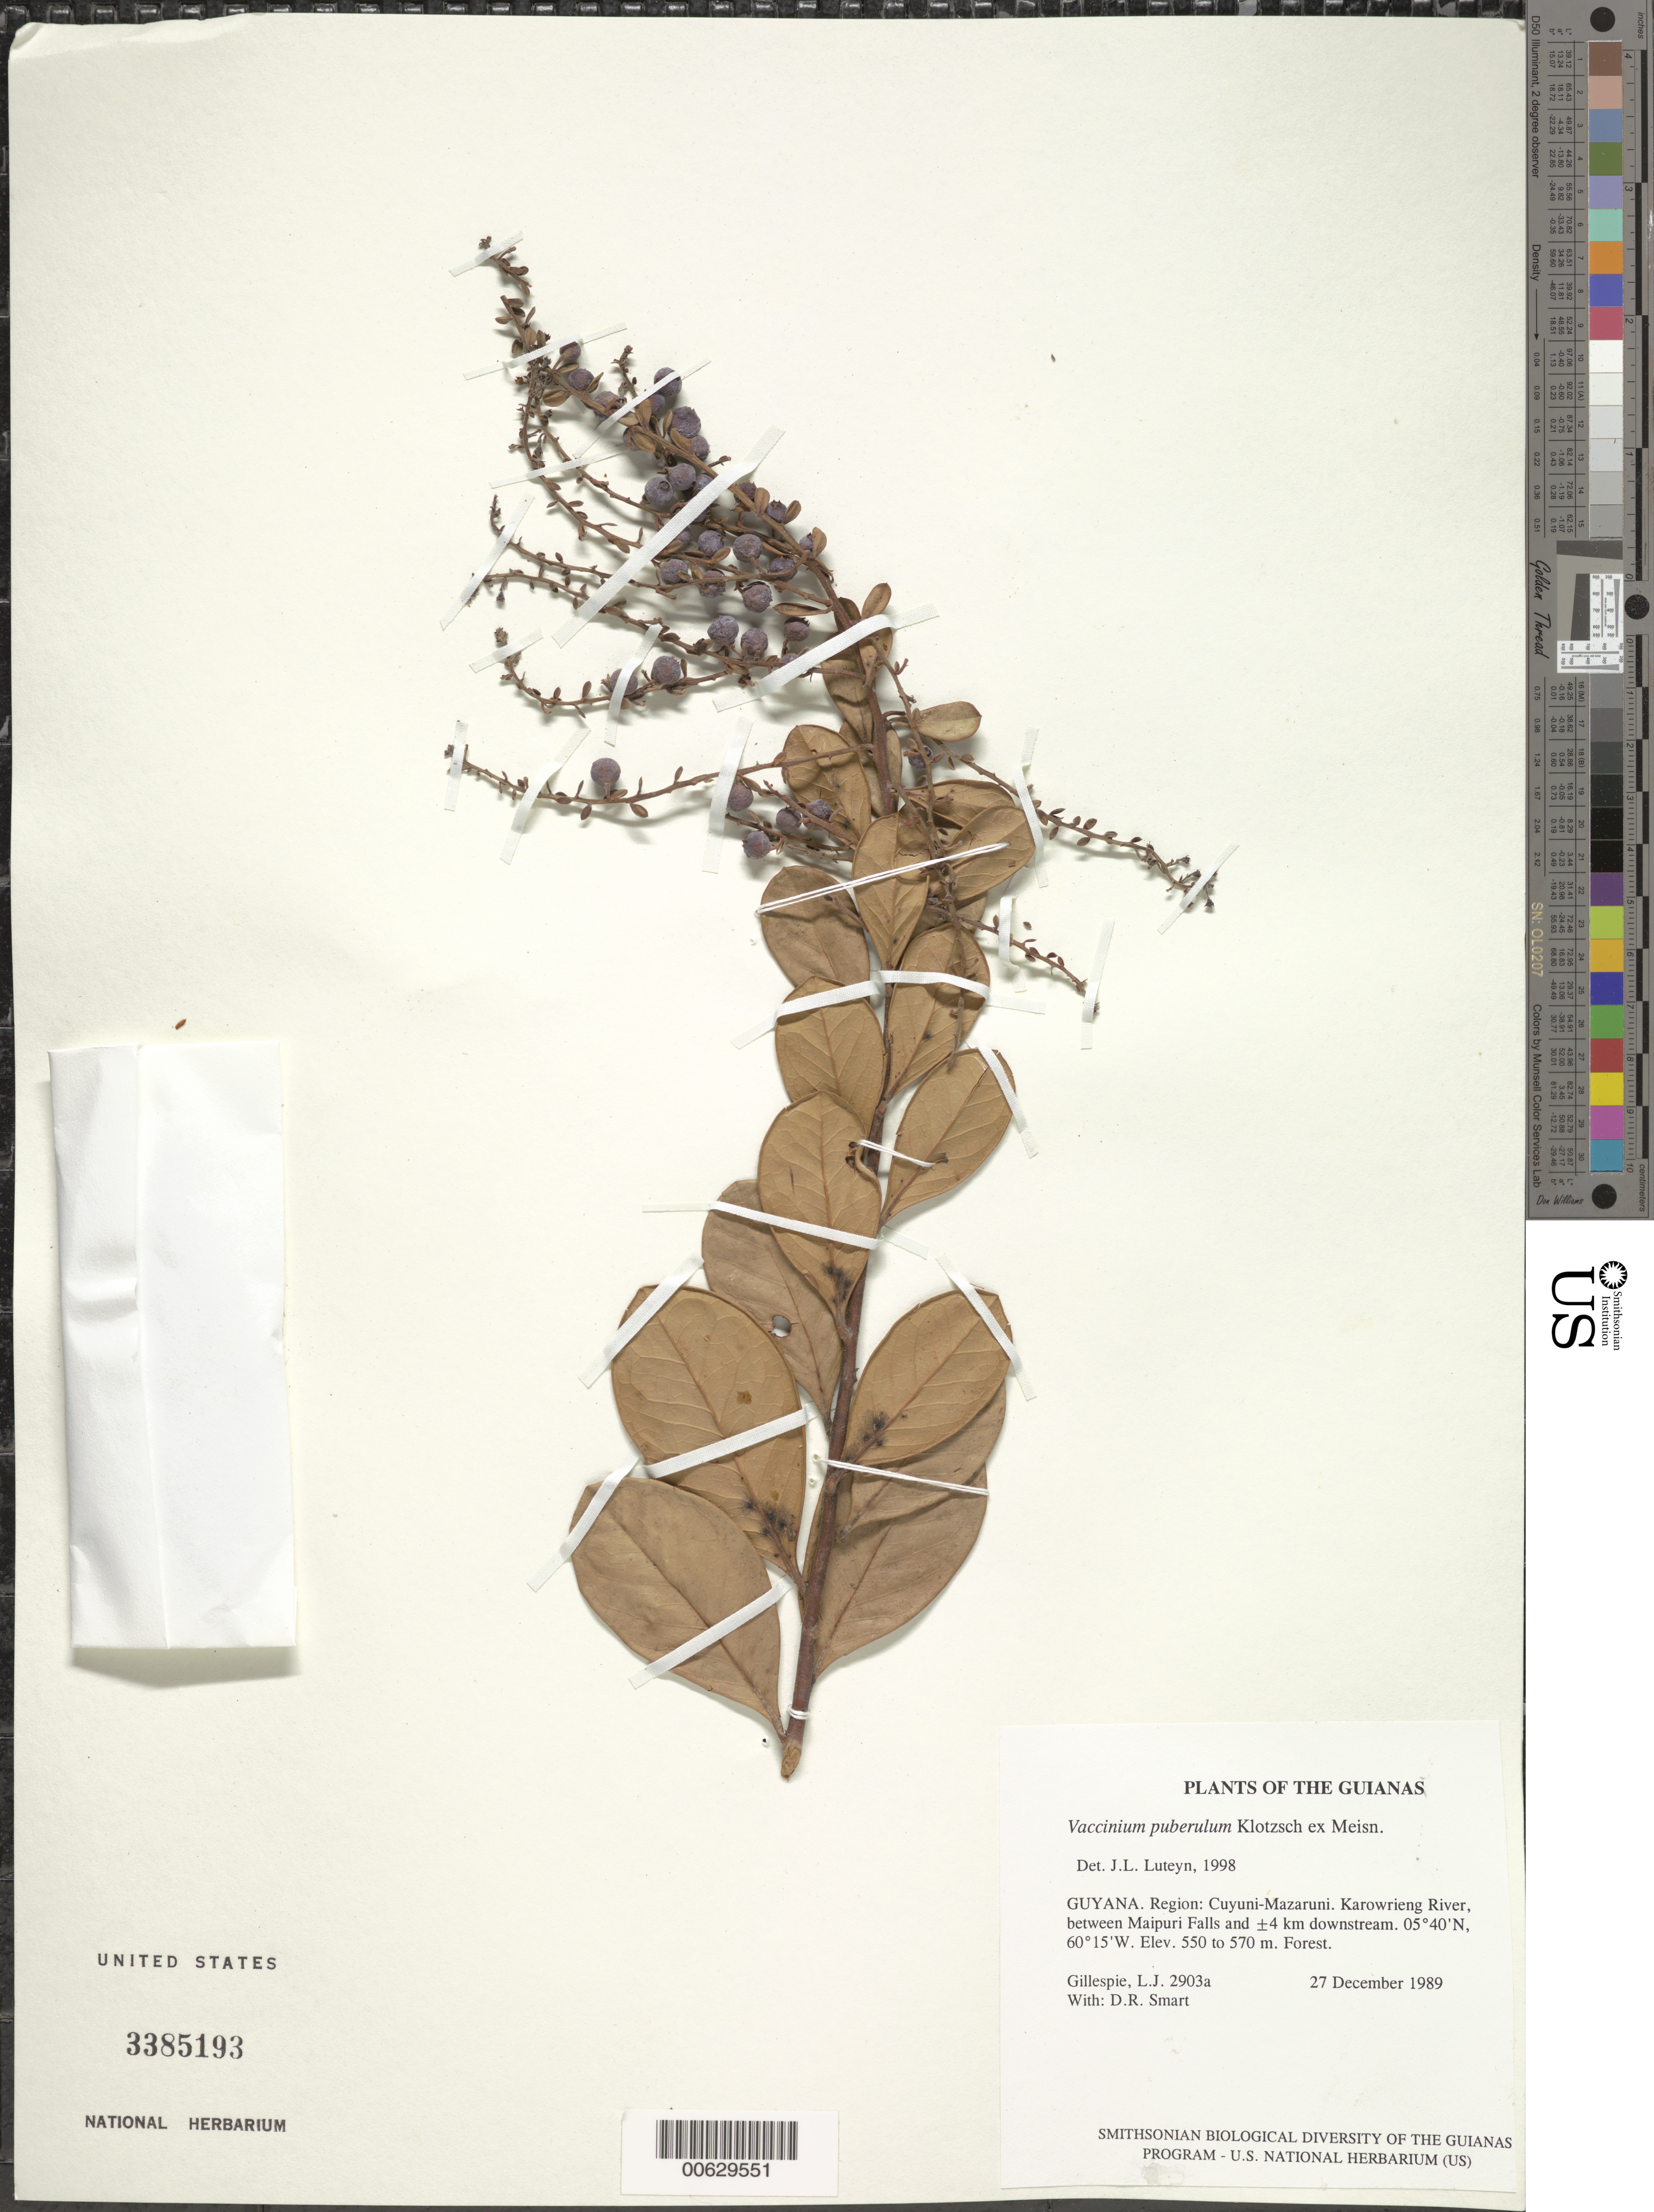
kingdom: Plantae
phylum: Tracheophyta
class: Magnoliopsida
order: Ericales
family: Ericaceae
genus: Vaccinium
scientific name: Vaccinium puberulum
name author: Klotzsch ex Meisn.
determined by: Luteyn, J. L.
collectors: L. J. Gillespie & D. R. Smart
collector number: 2903 a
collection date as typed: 27 December 1989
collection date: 1989-12-27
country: Guyana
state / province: Cuyuni-Mazaruni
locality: Karowrieng River, between Maipuri Falls and ±4 km downstream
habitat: Forest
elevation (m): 550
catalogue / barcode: US 3385193